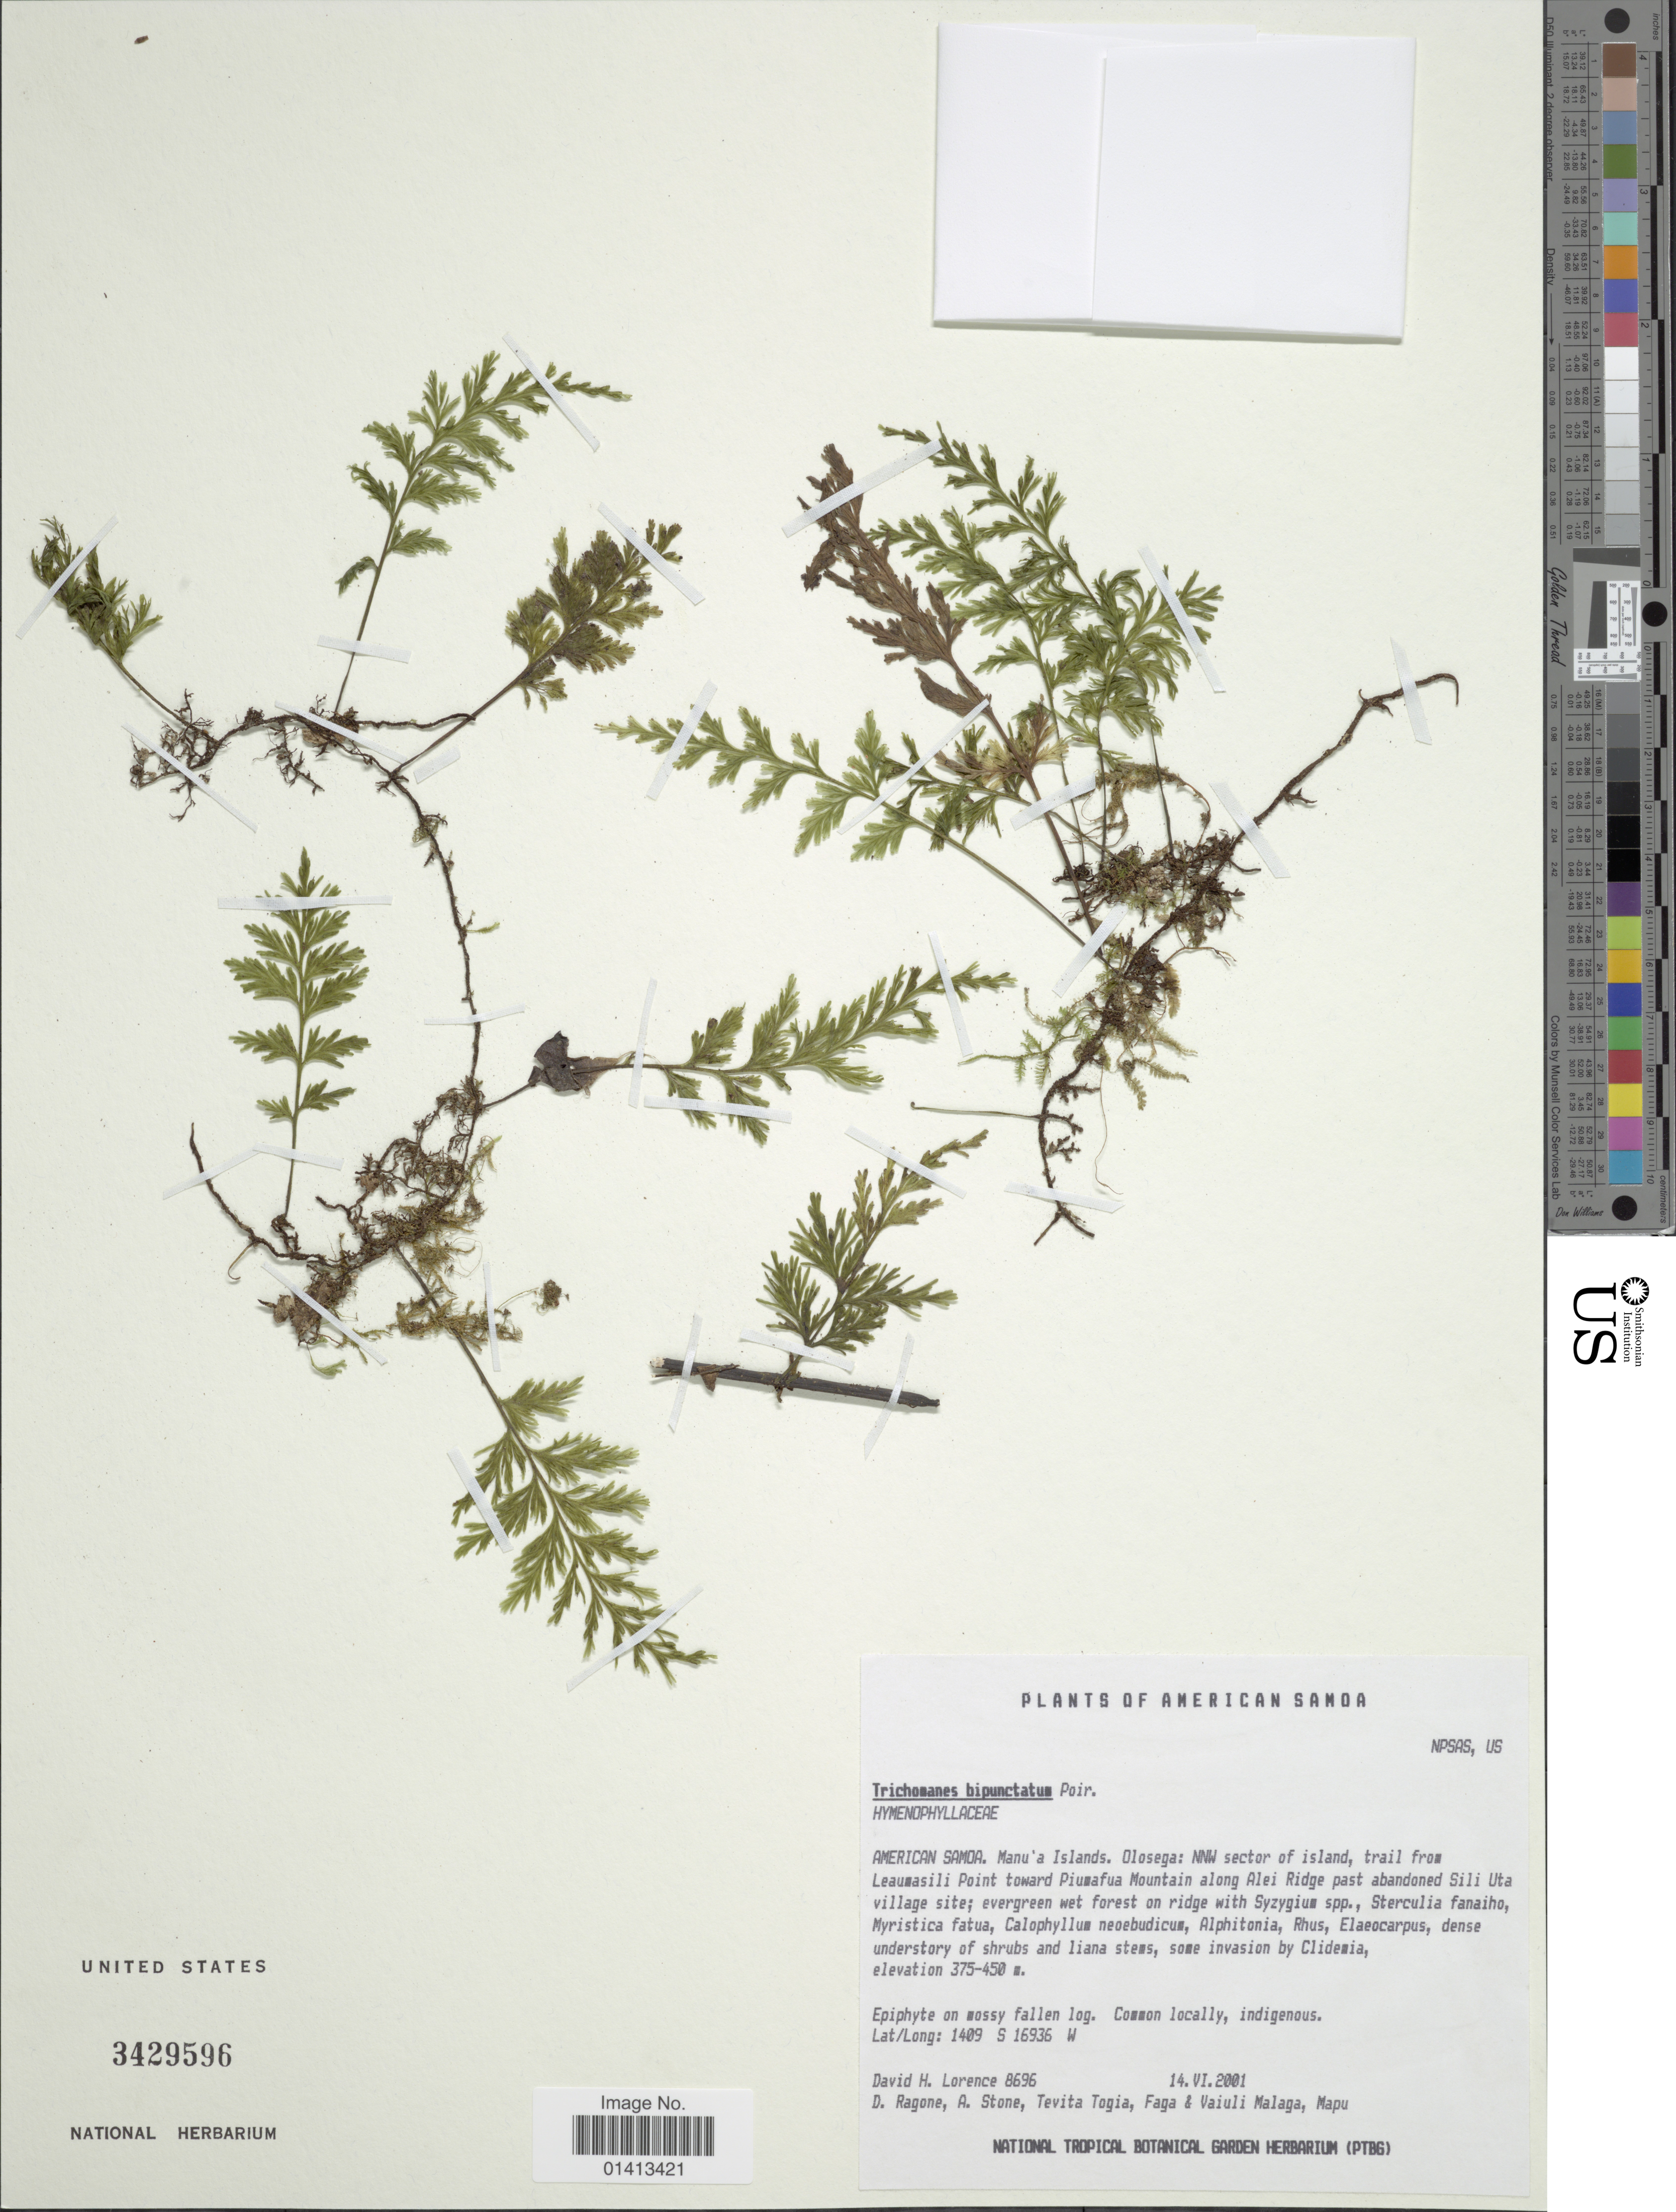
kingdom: Plantae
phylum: Tracheophyta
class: Polypodiopsida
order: Hymenophyllales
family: Hymenophyllaceae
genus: Crepidomanes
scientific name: Crepidomanes bipunctatum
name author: (Poir.) Copel.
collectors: D. Lorence, D. Ragone, A. Stone, T. Togia & et al.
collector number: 8696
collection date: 2001-06-14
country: American Samoa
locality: Manu'a Islands. Olosega: NNW sector of island, trail from Leauwasili Point toward Piuafua Mountain along Alei Ridge past abandoned Sili Uta village site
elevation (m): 375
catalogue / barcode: US 3429596